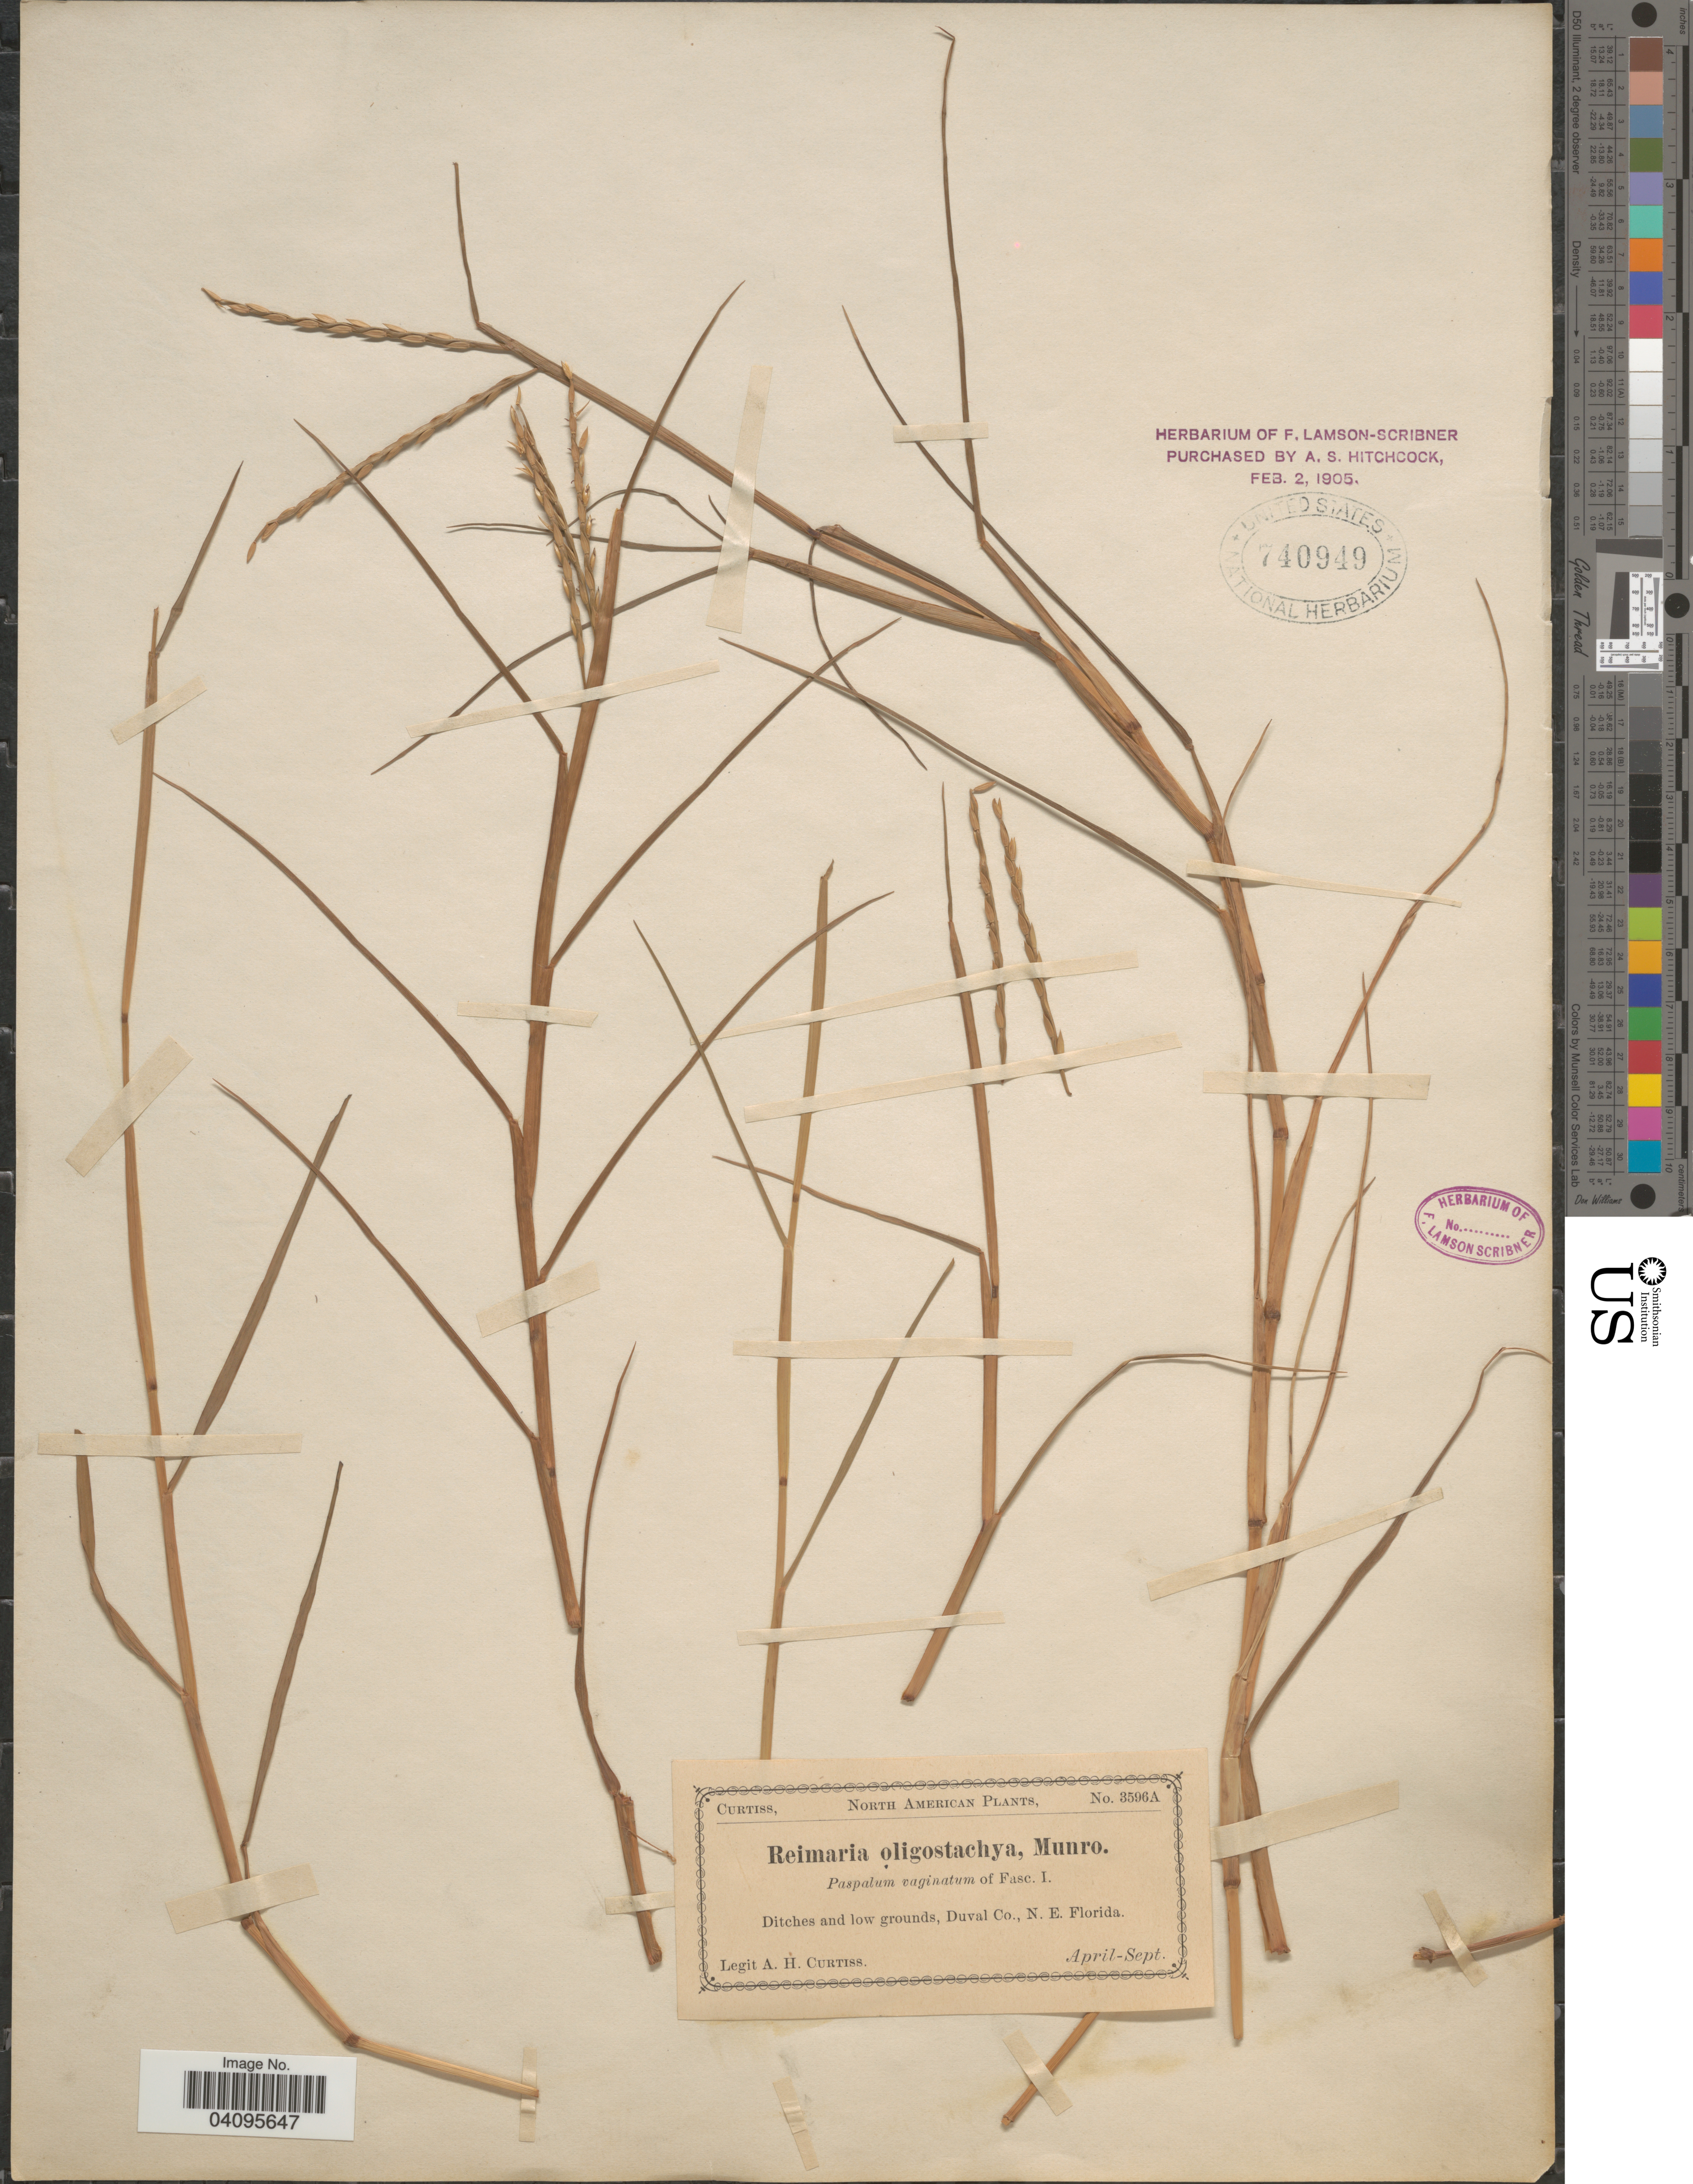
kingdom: Plantae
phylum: Tracheophyta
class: Liliopsida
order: Poales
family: Poaceae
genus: Paspalum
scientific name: Paspalum eglume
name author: Morrone & Zuloaga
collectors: A. H. Curtiss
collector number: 3596A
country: United States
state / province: Florida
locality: Duval Co., N. E. Florida.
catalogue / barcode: US 740949